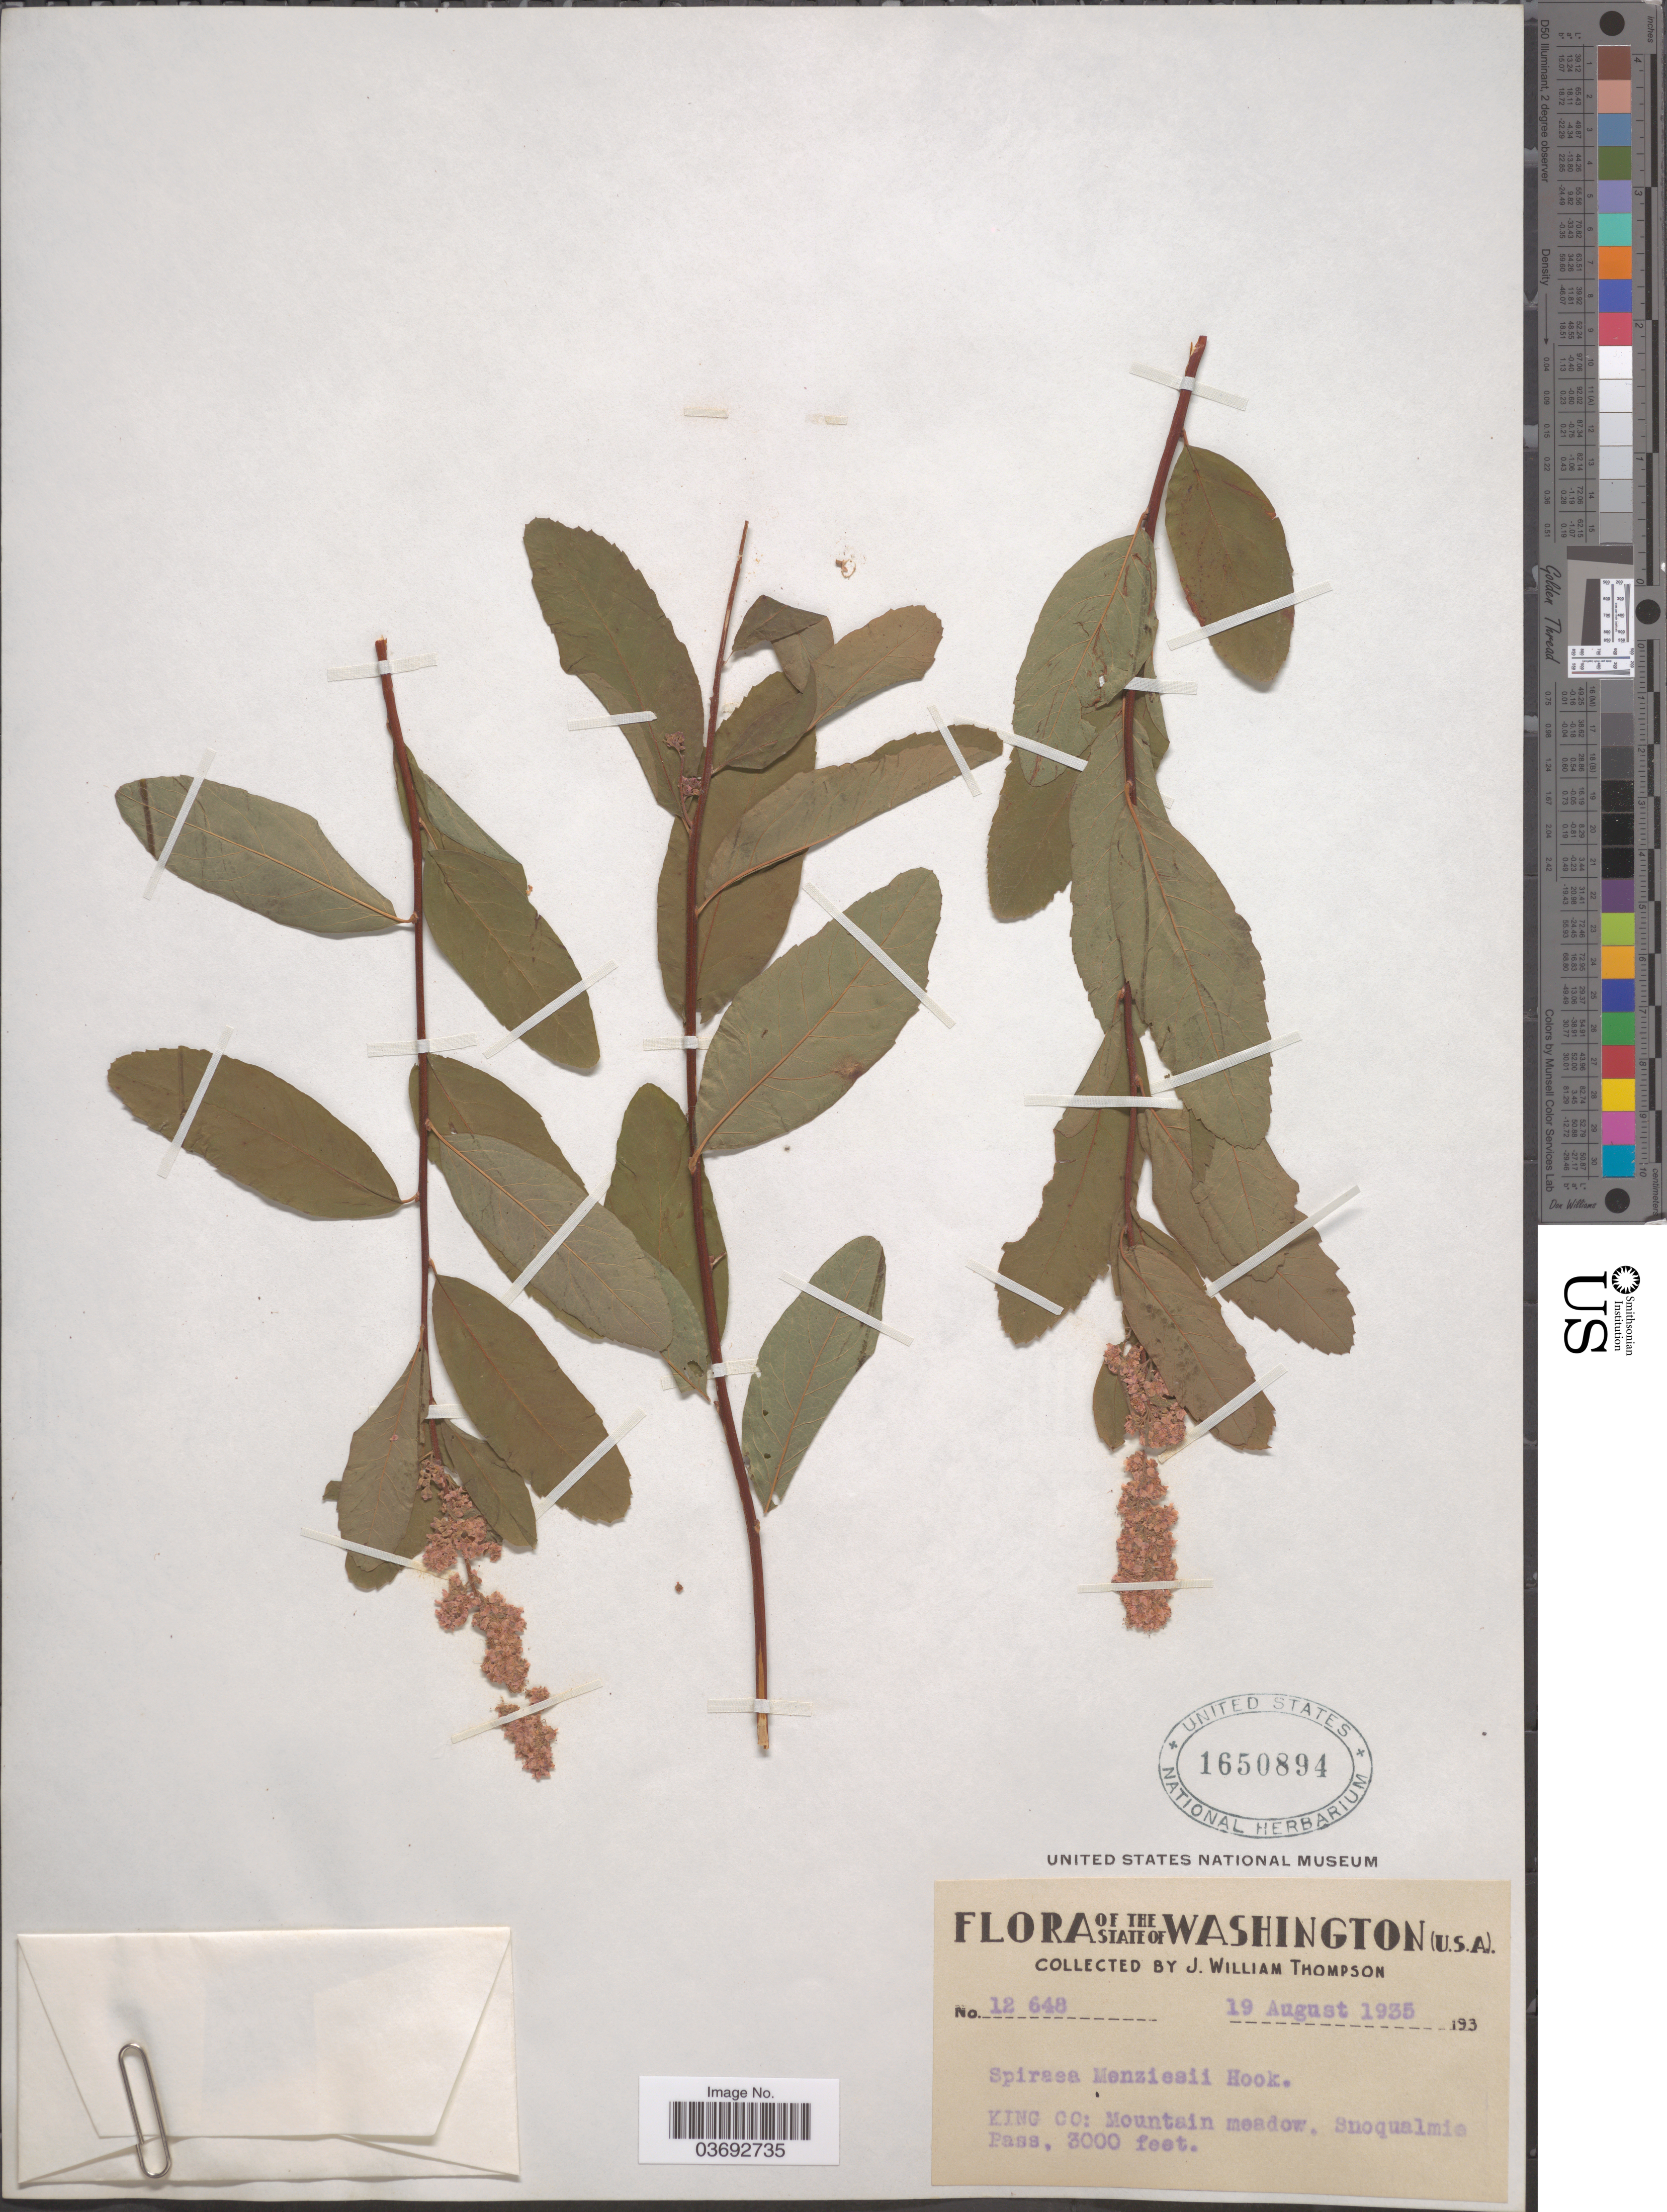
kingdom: Plantae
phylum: Tracheophyta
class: Magnoliopsida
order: Rosales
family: Rosaceae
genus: Spiraea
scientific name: Spiraea menziesii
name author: Hook.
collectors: J. W. Thompson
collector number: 12648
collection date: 1935-08-19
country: United States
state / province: Washington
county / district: King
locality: King Co: Mountain meadow. Snoqualmie Pass.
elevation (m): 914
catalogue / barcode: US 1650894